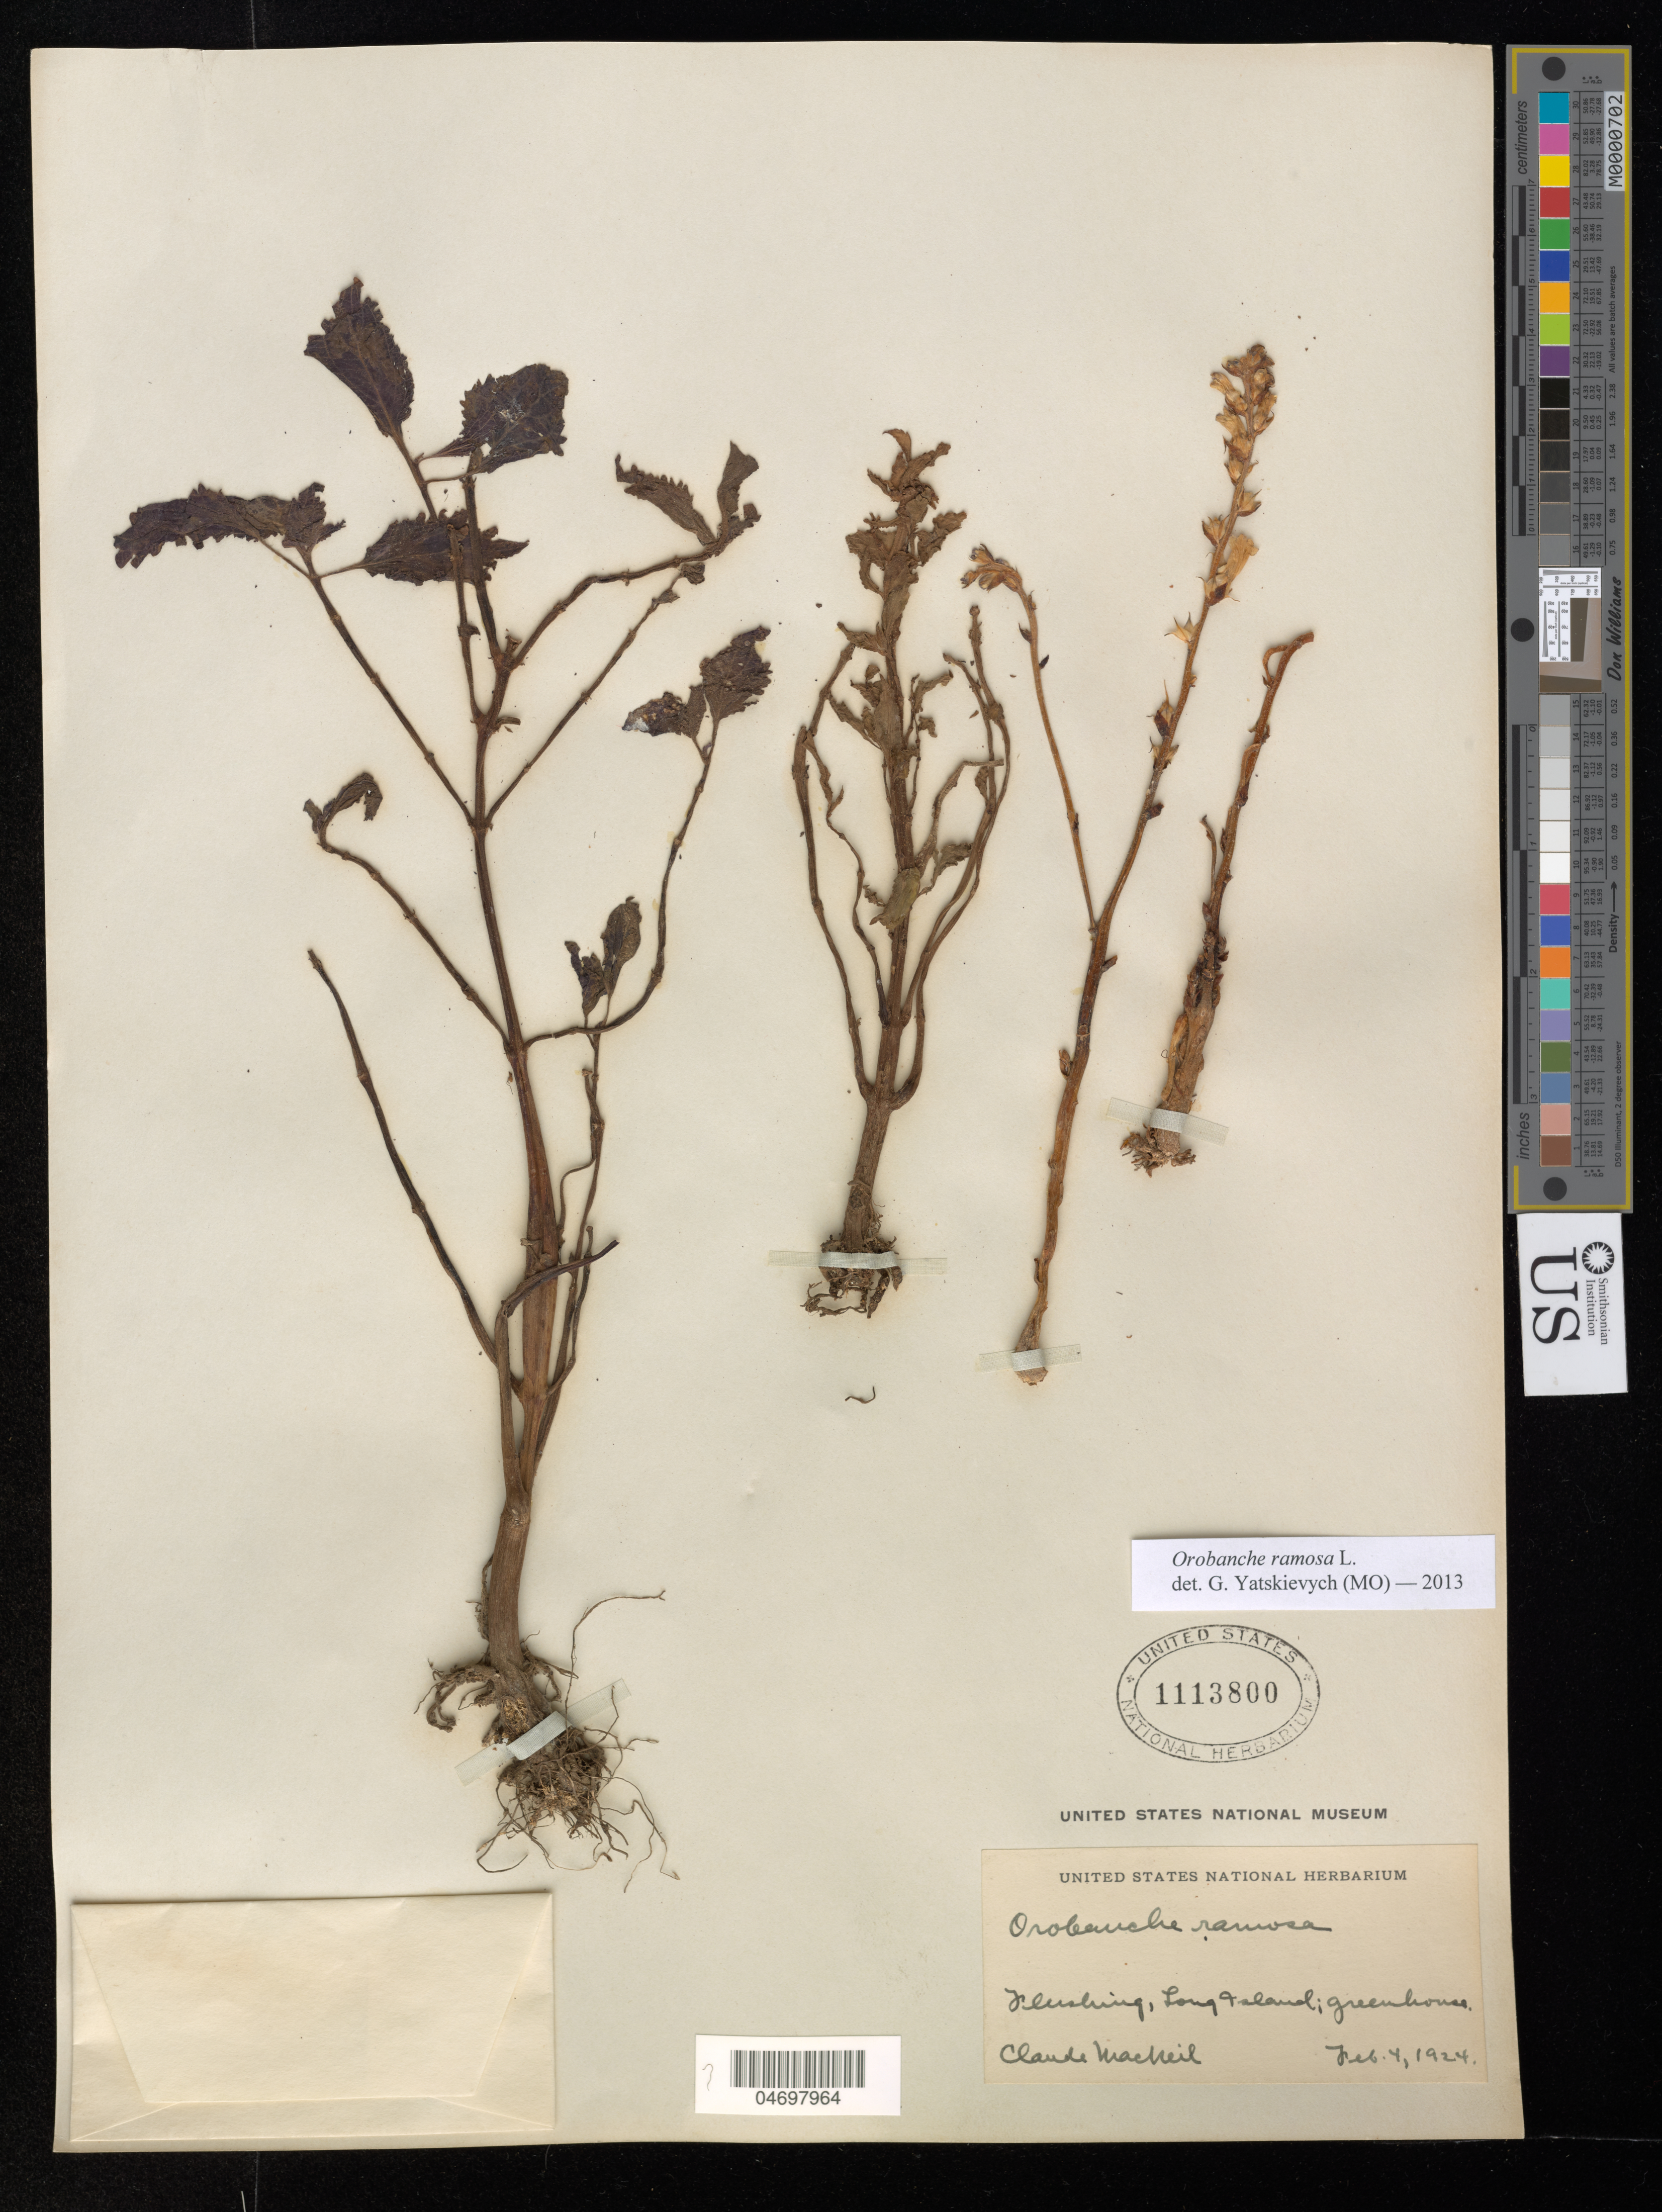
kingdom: Plantae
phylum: Tracheophyta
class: Magnoliopsida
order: Lamiales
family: Orobanchaceae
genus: Orobanche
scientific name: Orobanche ramosa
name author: L.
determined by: Yatskievych, G.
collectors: C. MacNeil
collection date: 1924-02-04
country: United States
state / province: New York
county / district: Queens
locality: Flushing, Long Island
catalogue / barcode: US 1113800